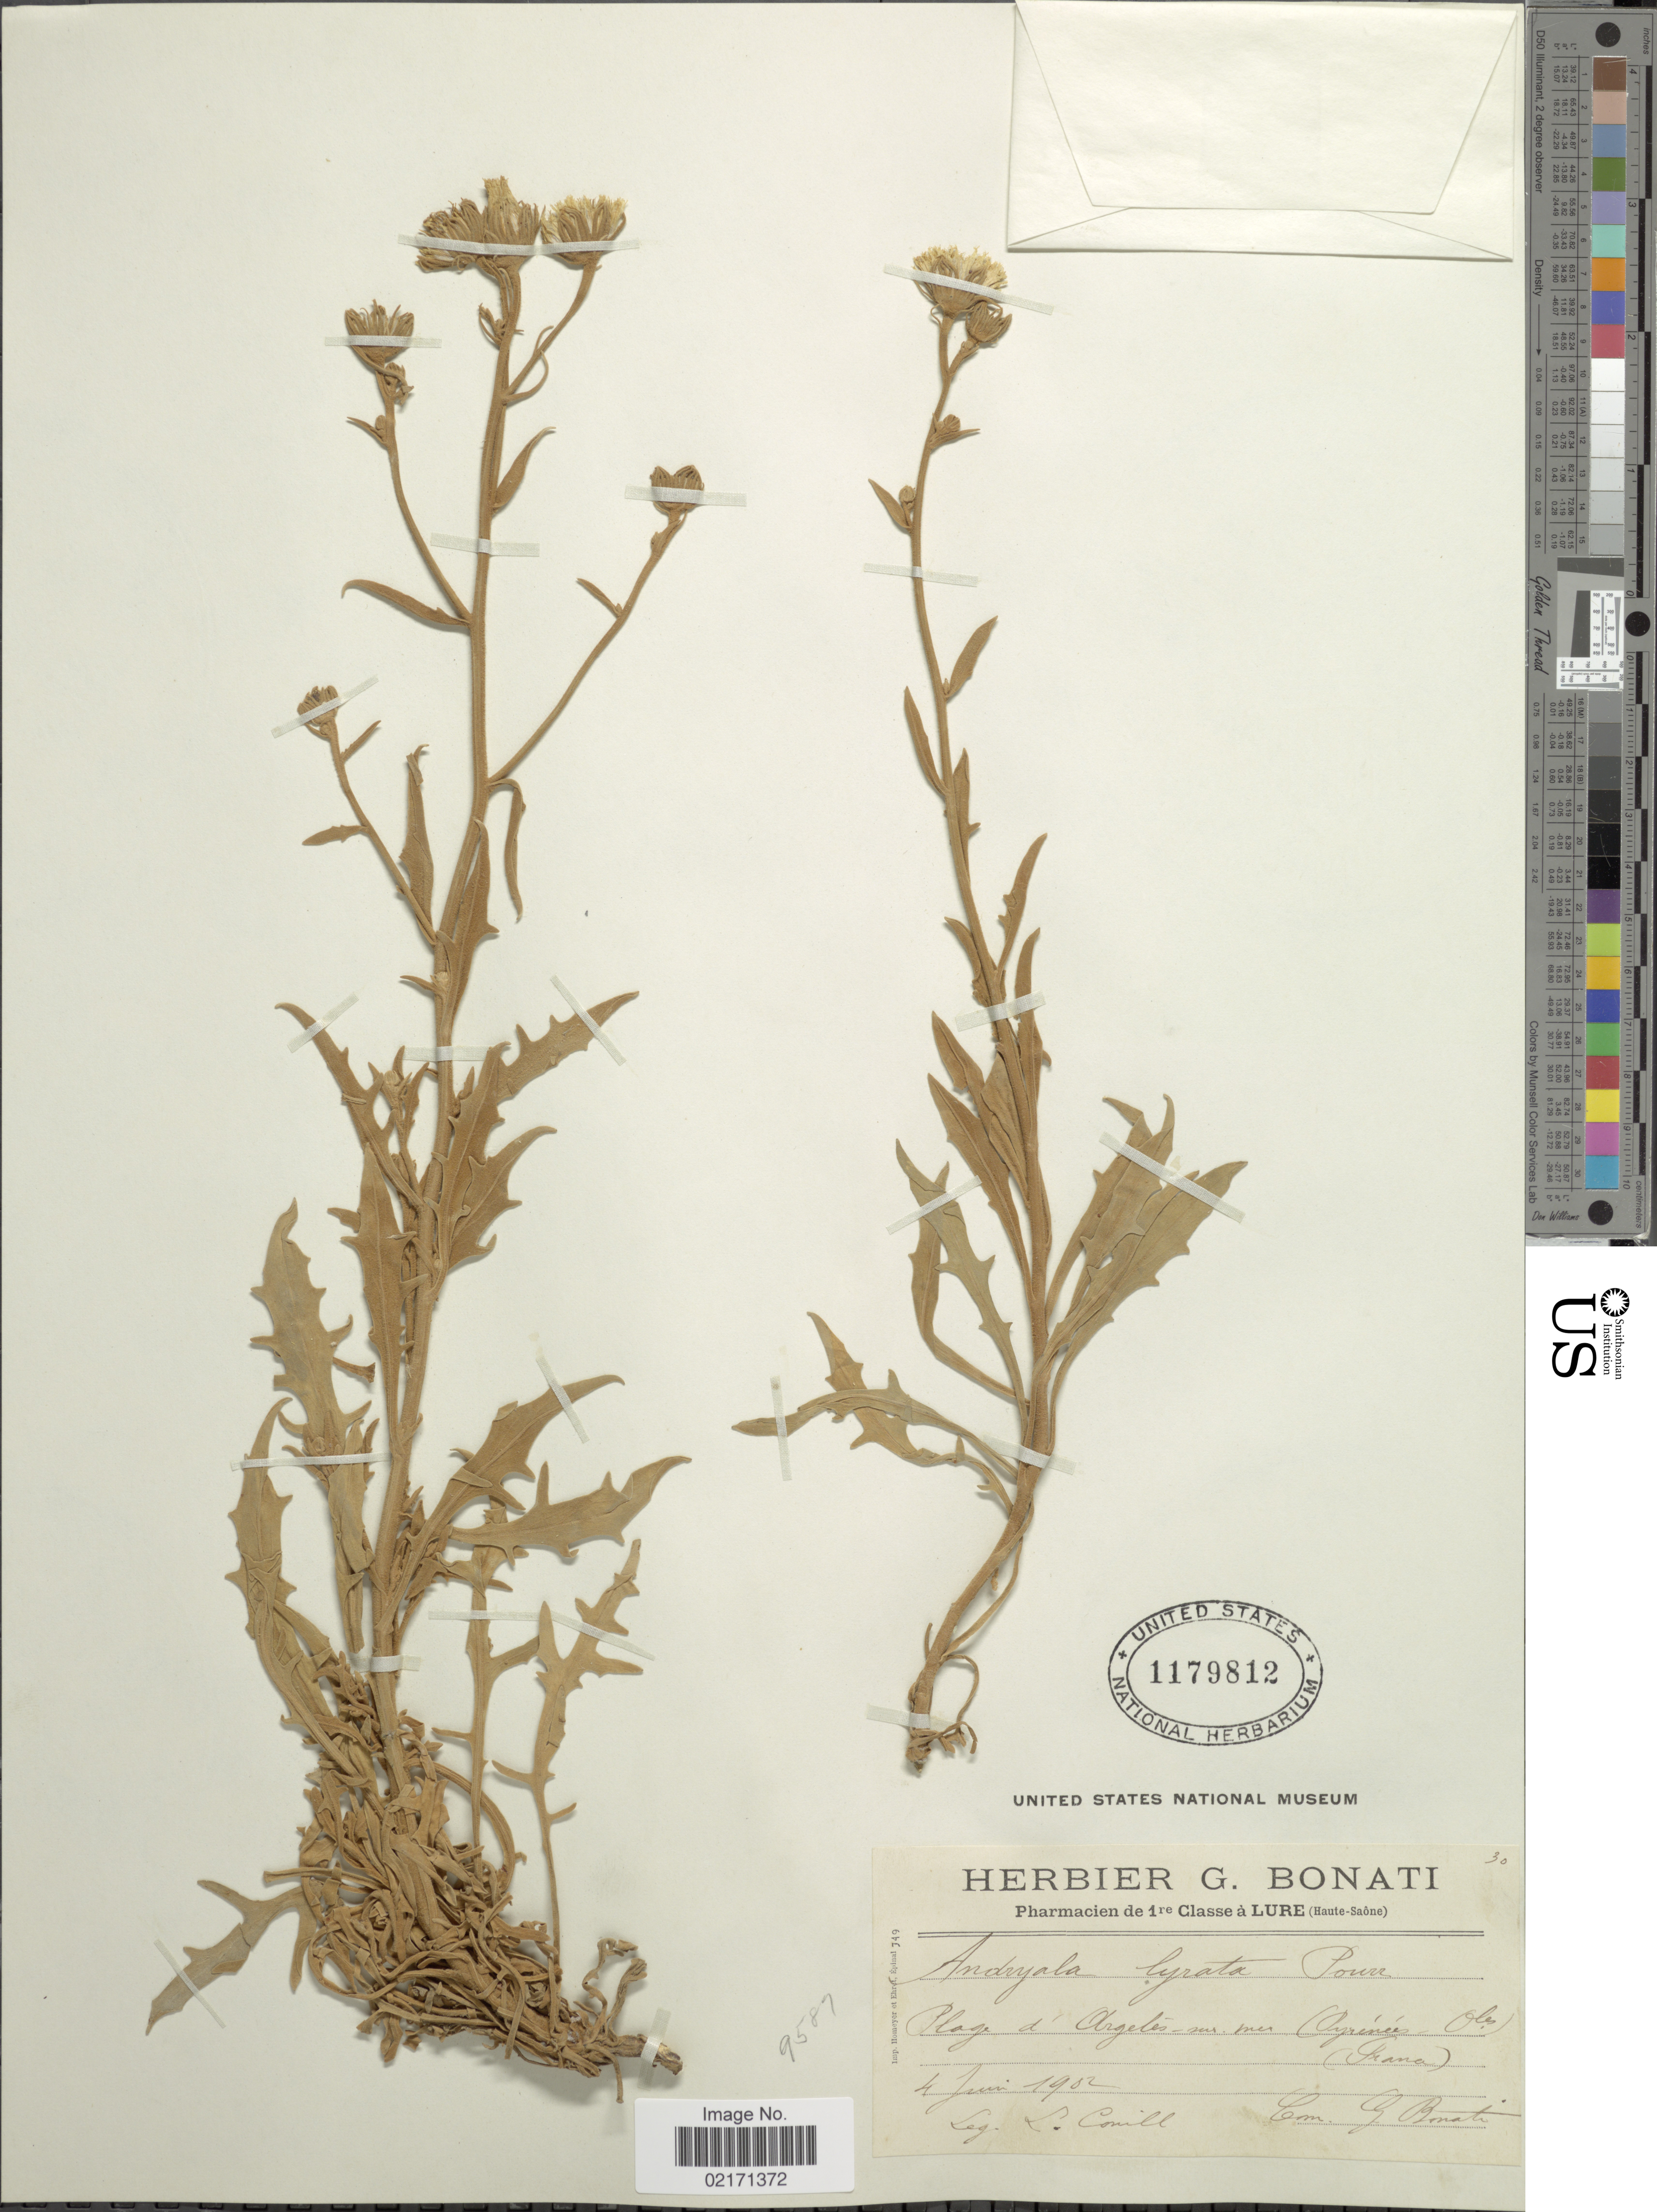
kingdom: Plantae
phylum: Tracheophyta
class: Magnoliopsida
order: Asterales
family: Asteraceae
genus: Andryala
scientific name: Andryala ragusina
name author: L.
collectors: Conill, L.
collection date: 1902-06-04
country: France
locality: Plage d'Argelo sur mer Pyrenees Ober) (France) [interpreted]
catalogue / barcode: US 1179812